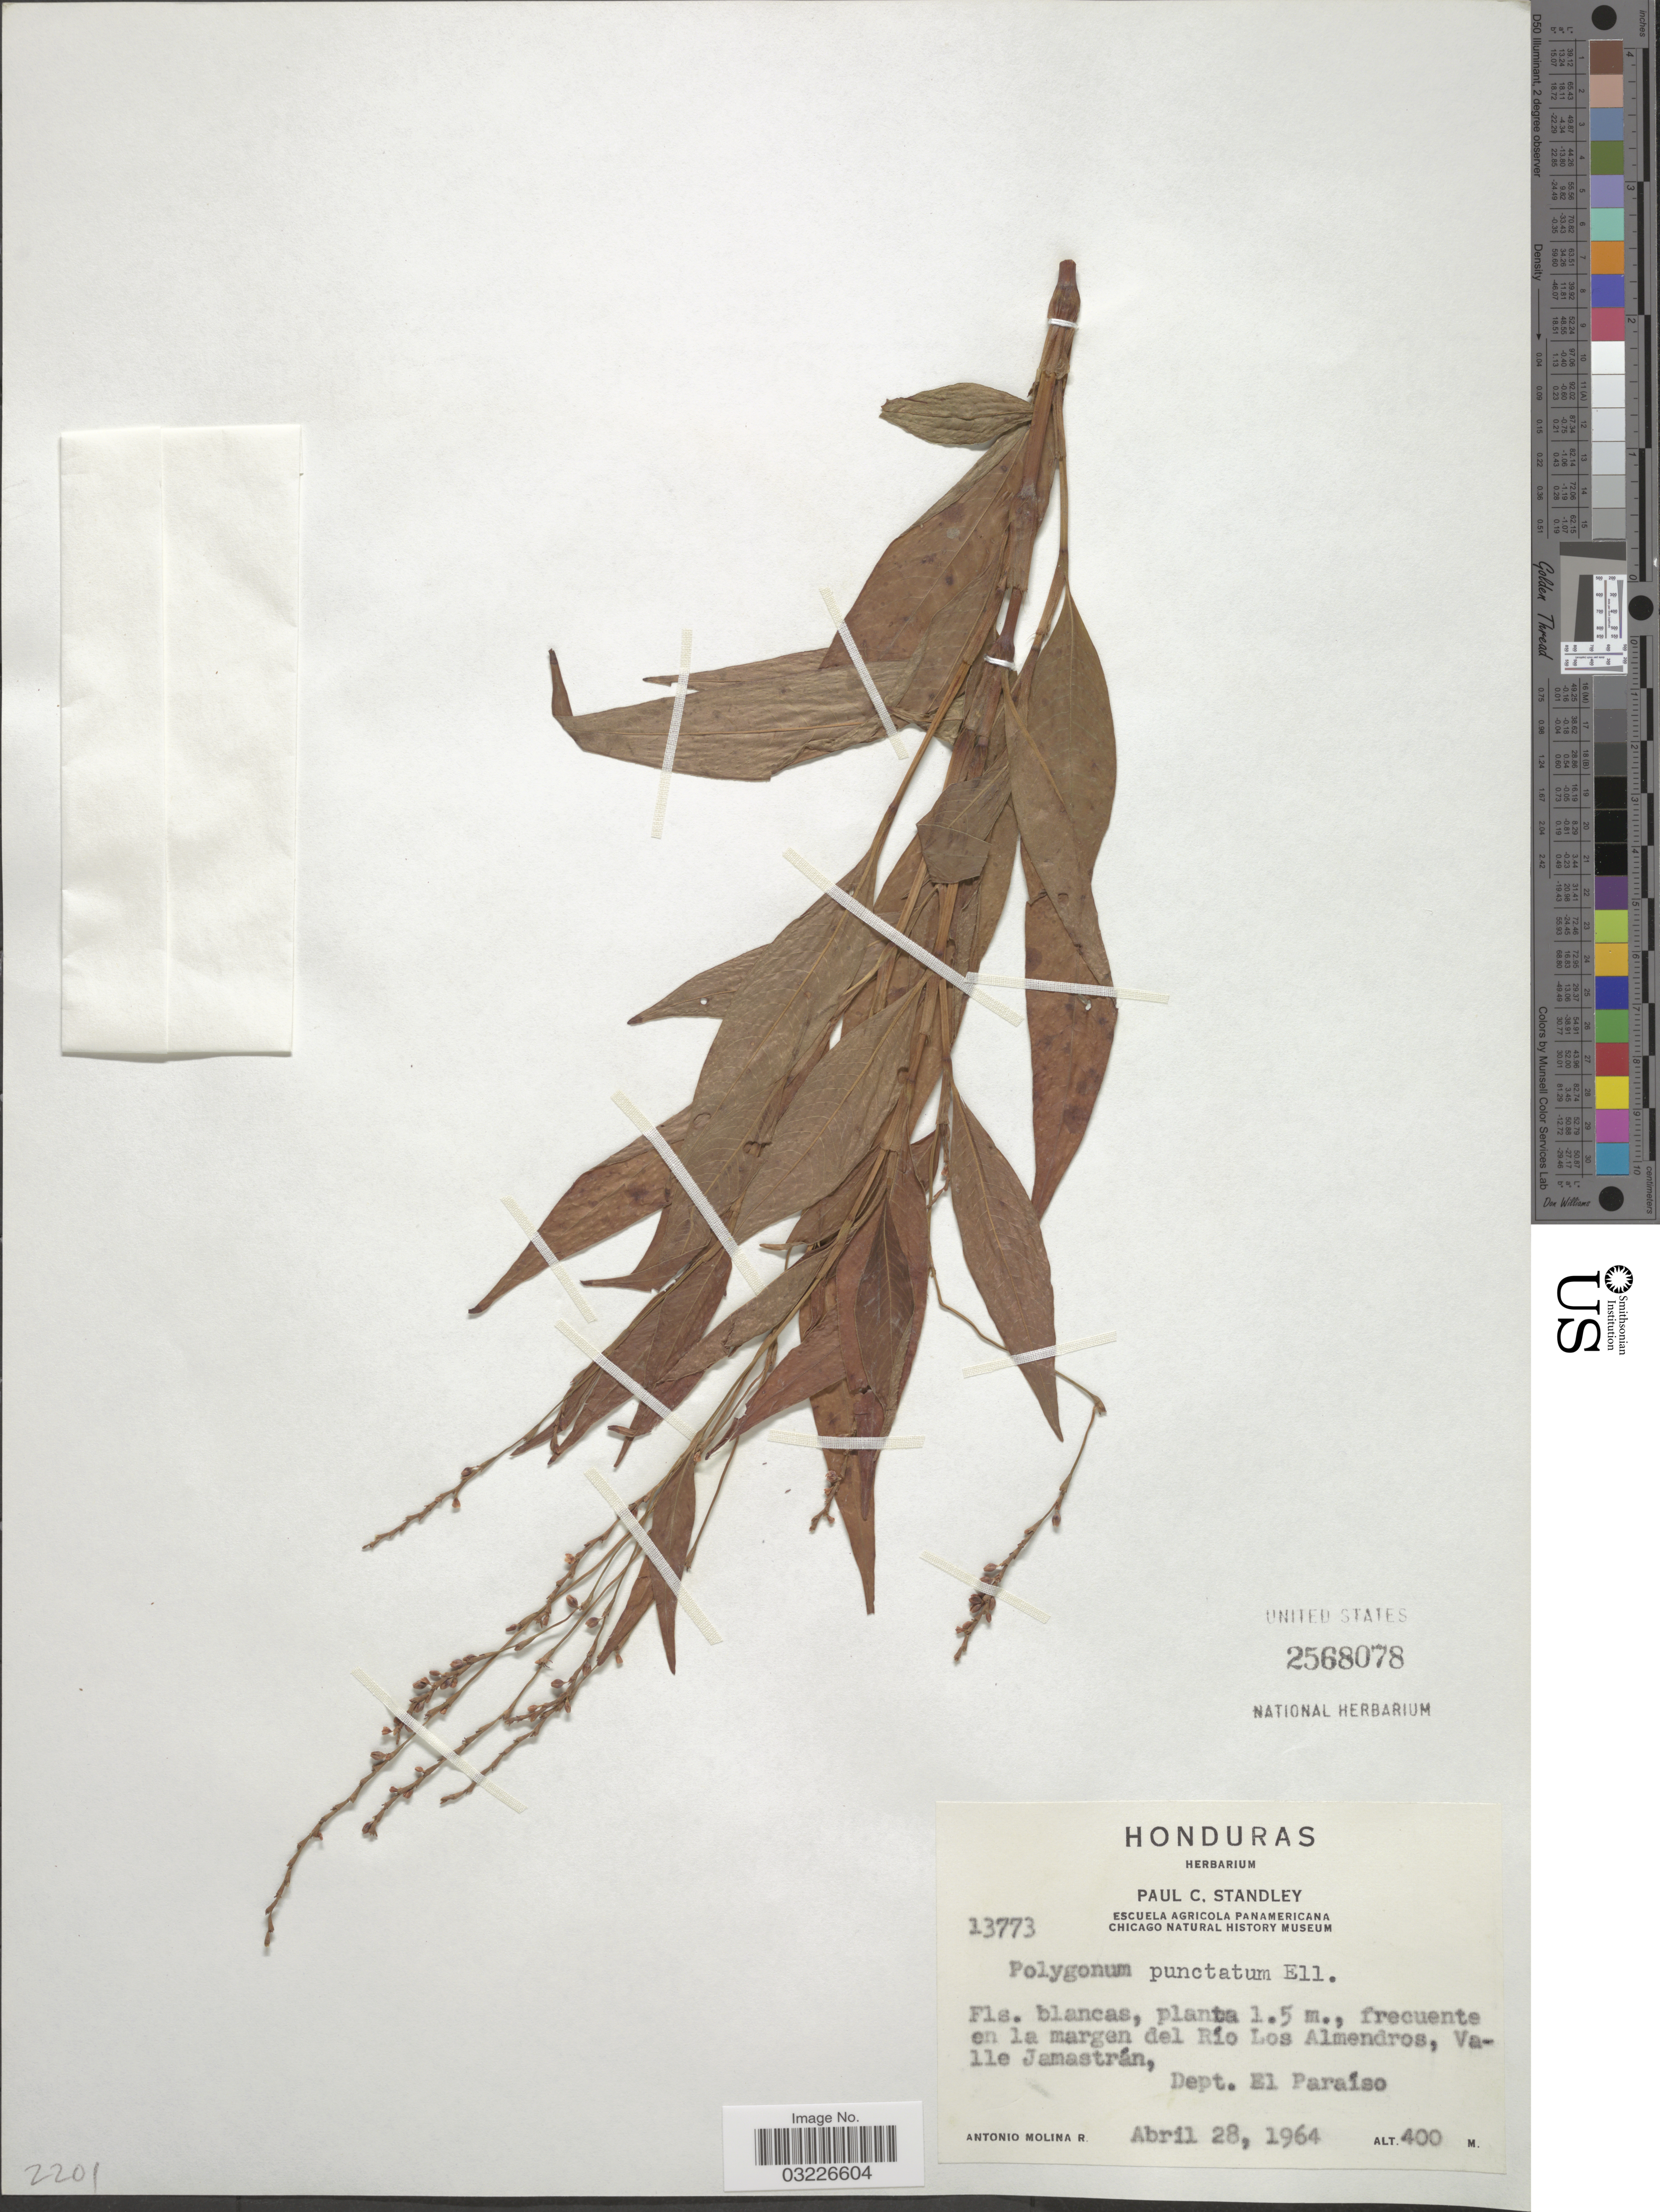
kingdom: Plantae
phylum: Tracheophyta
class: Magnoliopsida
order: Caryophyllales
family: Polygonaceae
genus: Polygonum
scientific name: Polygonum opelousanum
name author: Riddell ex Small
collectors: A. Molina R.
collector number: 13773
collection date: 1964-04-28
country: Honduras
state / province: El Paraíso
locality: En la margen del Río Los Almendros, Valle Jamastrán, Dept. El Paraíso.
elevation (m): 400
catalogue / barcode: US 2568078